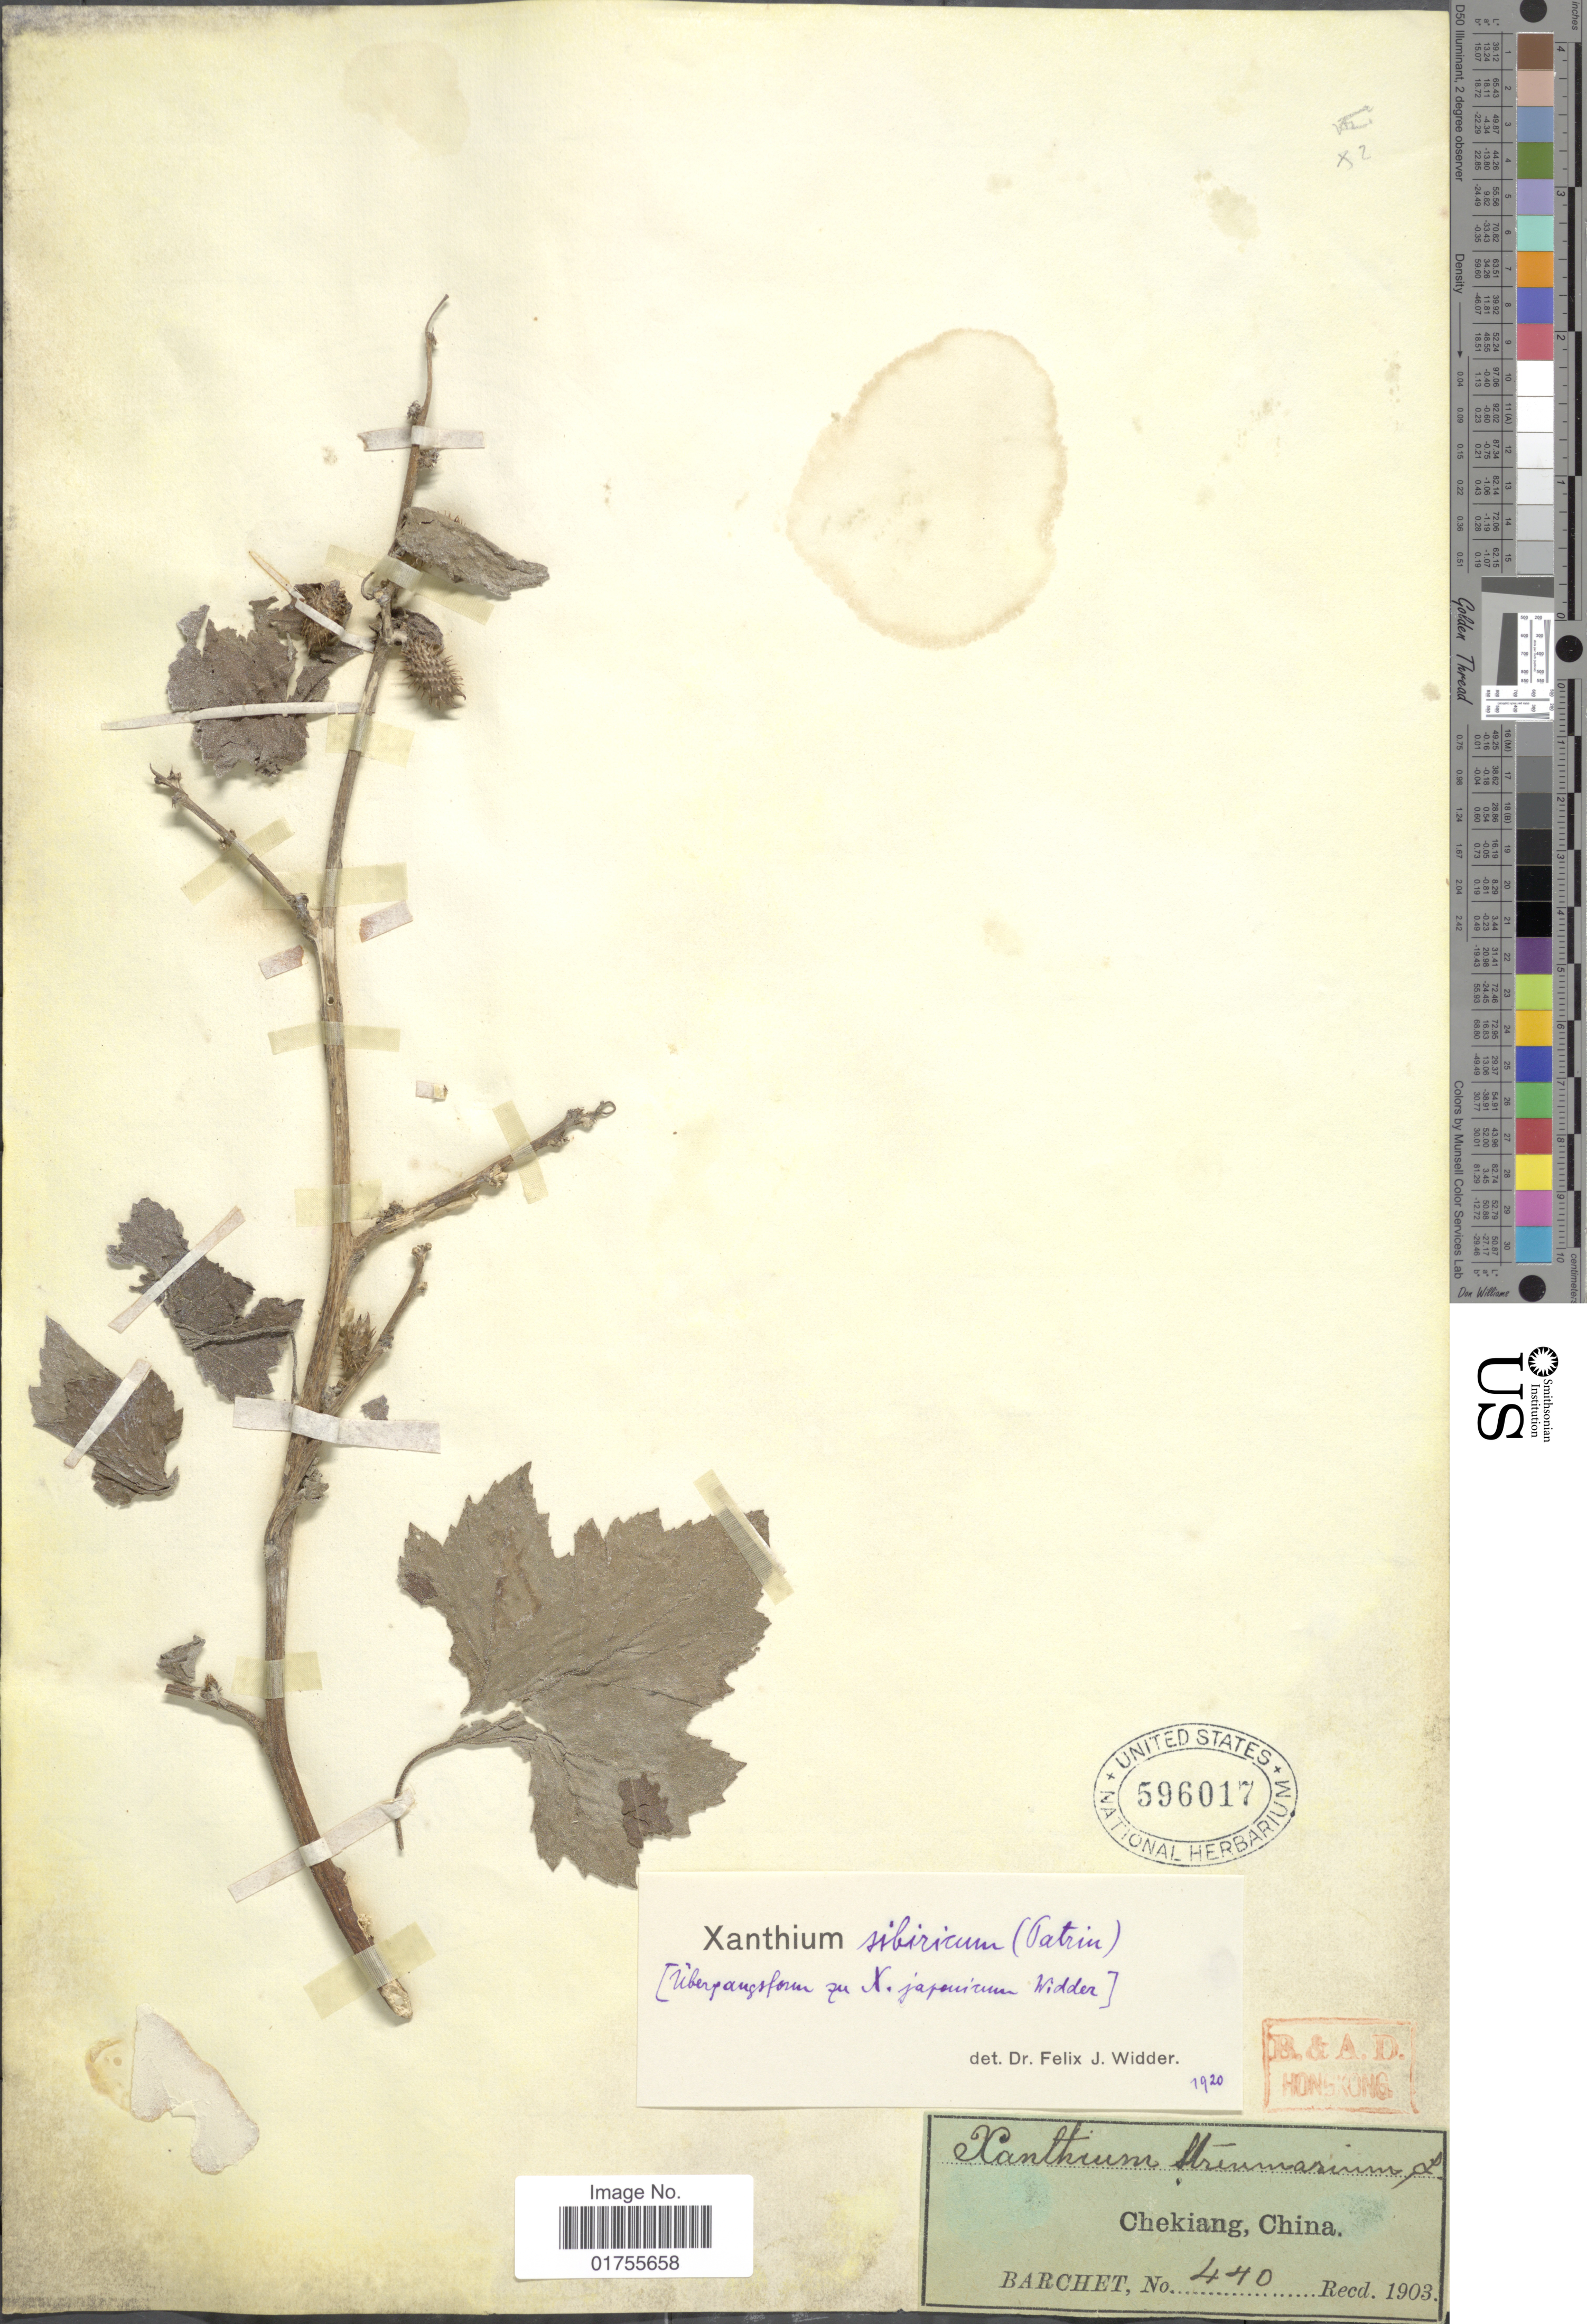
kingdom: Plantae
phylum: Tracheophyta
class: Magnoliopsida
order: Asterales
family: Asteraceae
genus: Xanthium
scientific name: Xanthium sibiricum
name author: L.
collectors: S. P. Barchet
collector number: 410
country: China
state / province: Zhejiang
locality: Chekiang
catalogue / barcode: US 596017